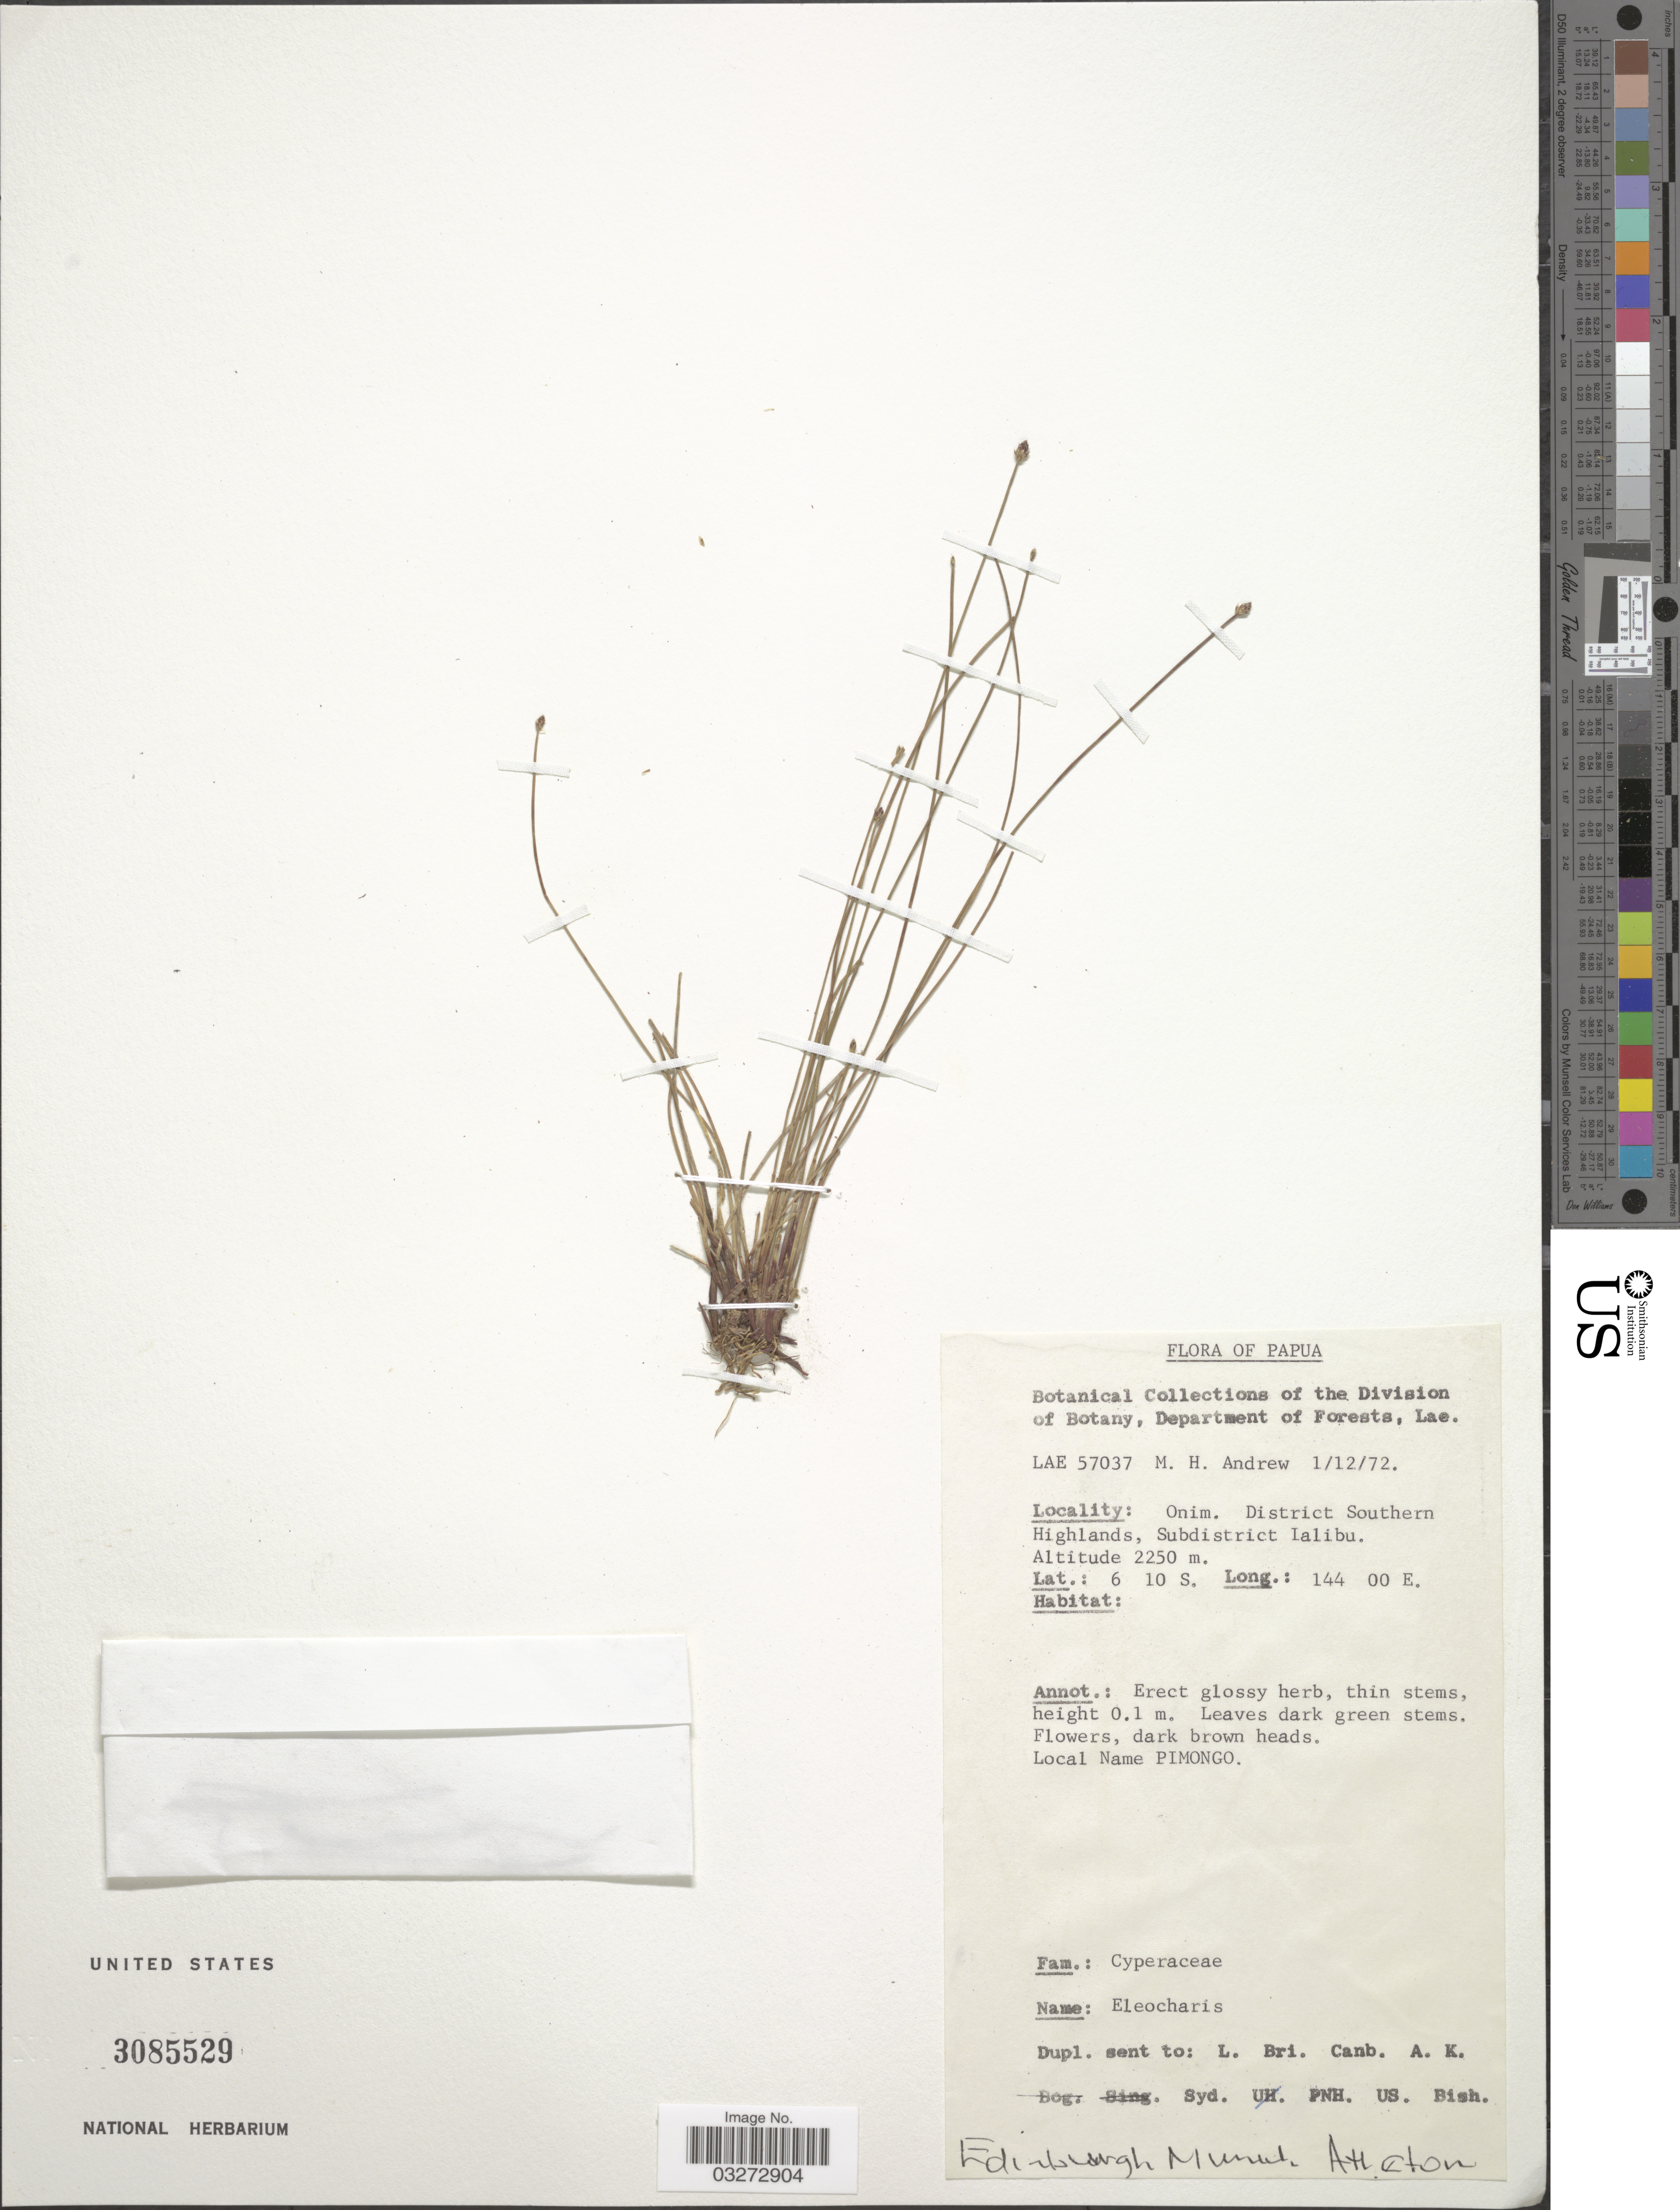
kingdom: Plantae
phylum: Tracheophyta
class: Liliopsida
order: Poales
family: Cyperaceae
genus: Eleocharis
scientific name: Eleocharis congesta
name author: D. Don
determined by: Strong, Mark T., (BOT), Smithsonian Institution - National Museum of Natural History (UNITED STATES)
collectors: M. Andrew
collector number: LAE 57037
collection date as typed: Transcribed d/m/y: 1/12/72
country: Papua New Guinea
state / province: Southern Highlands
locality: Papua. Onim. District Southern Highlands, Subdistrict Lalibu.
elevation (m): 2250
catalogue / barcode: US 3085529